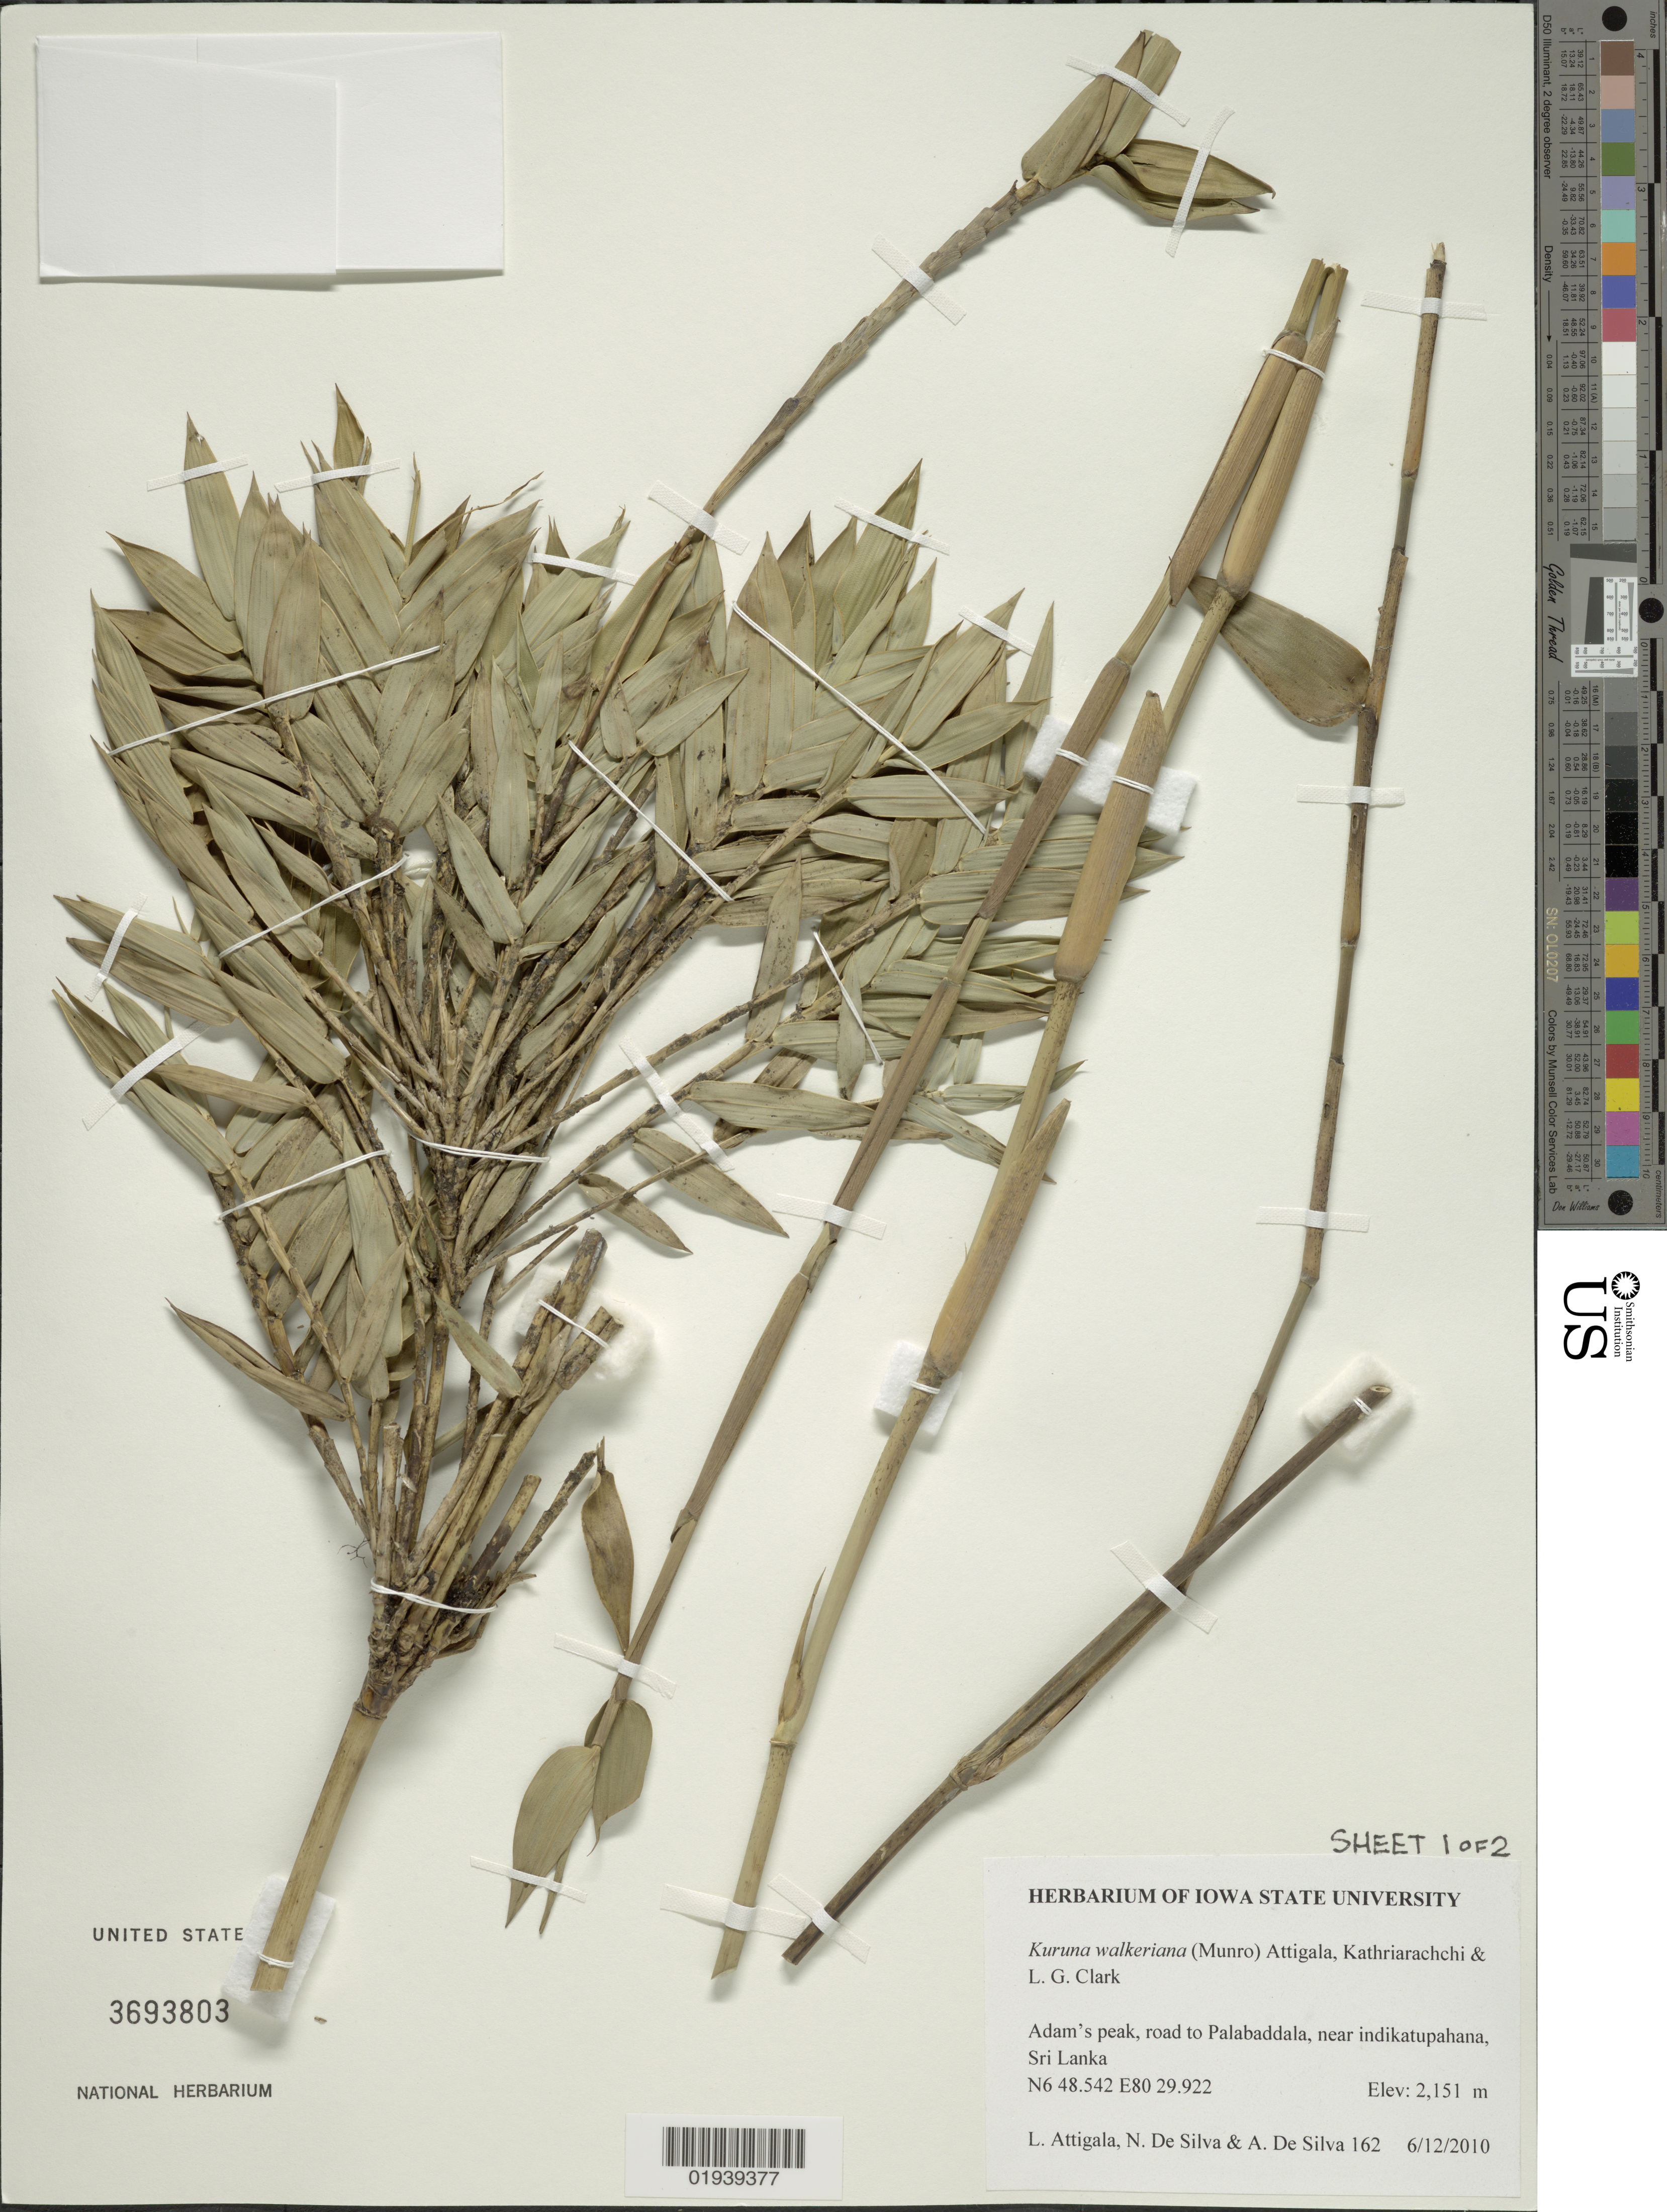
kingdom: Plantae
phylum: Tracheophyta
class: Liliopsida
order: Poales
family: Poaceae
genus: Kuruna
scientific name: Kuruna walkeriana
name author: (Munro) L.G. Clark et al.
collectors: L. Attigala, A. De Silva & N. De Silva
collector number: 162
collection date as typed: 6/12/2010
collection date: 2010-06-12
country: Sri Lanka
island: Sri Lanka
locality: Adam's Peak, road to Palabaddala, near Indikatupahana.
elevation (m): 2151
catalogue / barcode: US 3693803